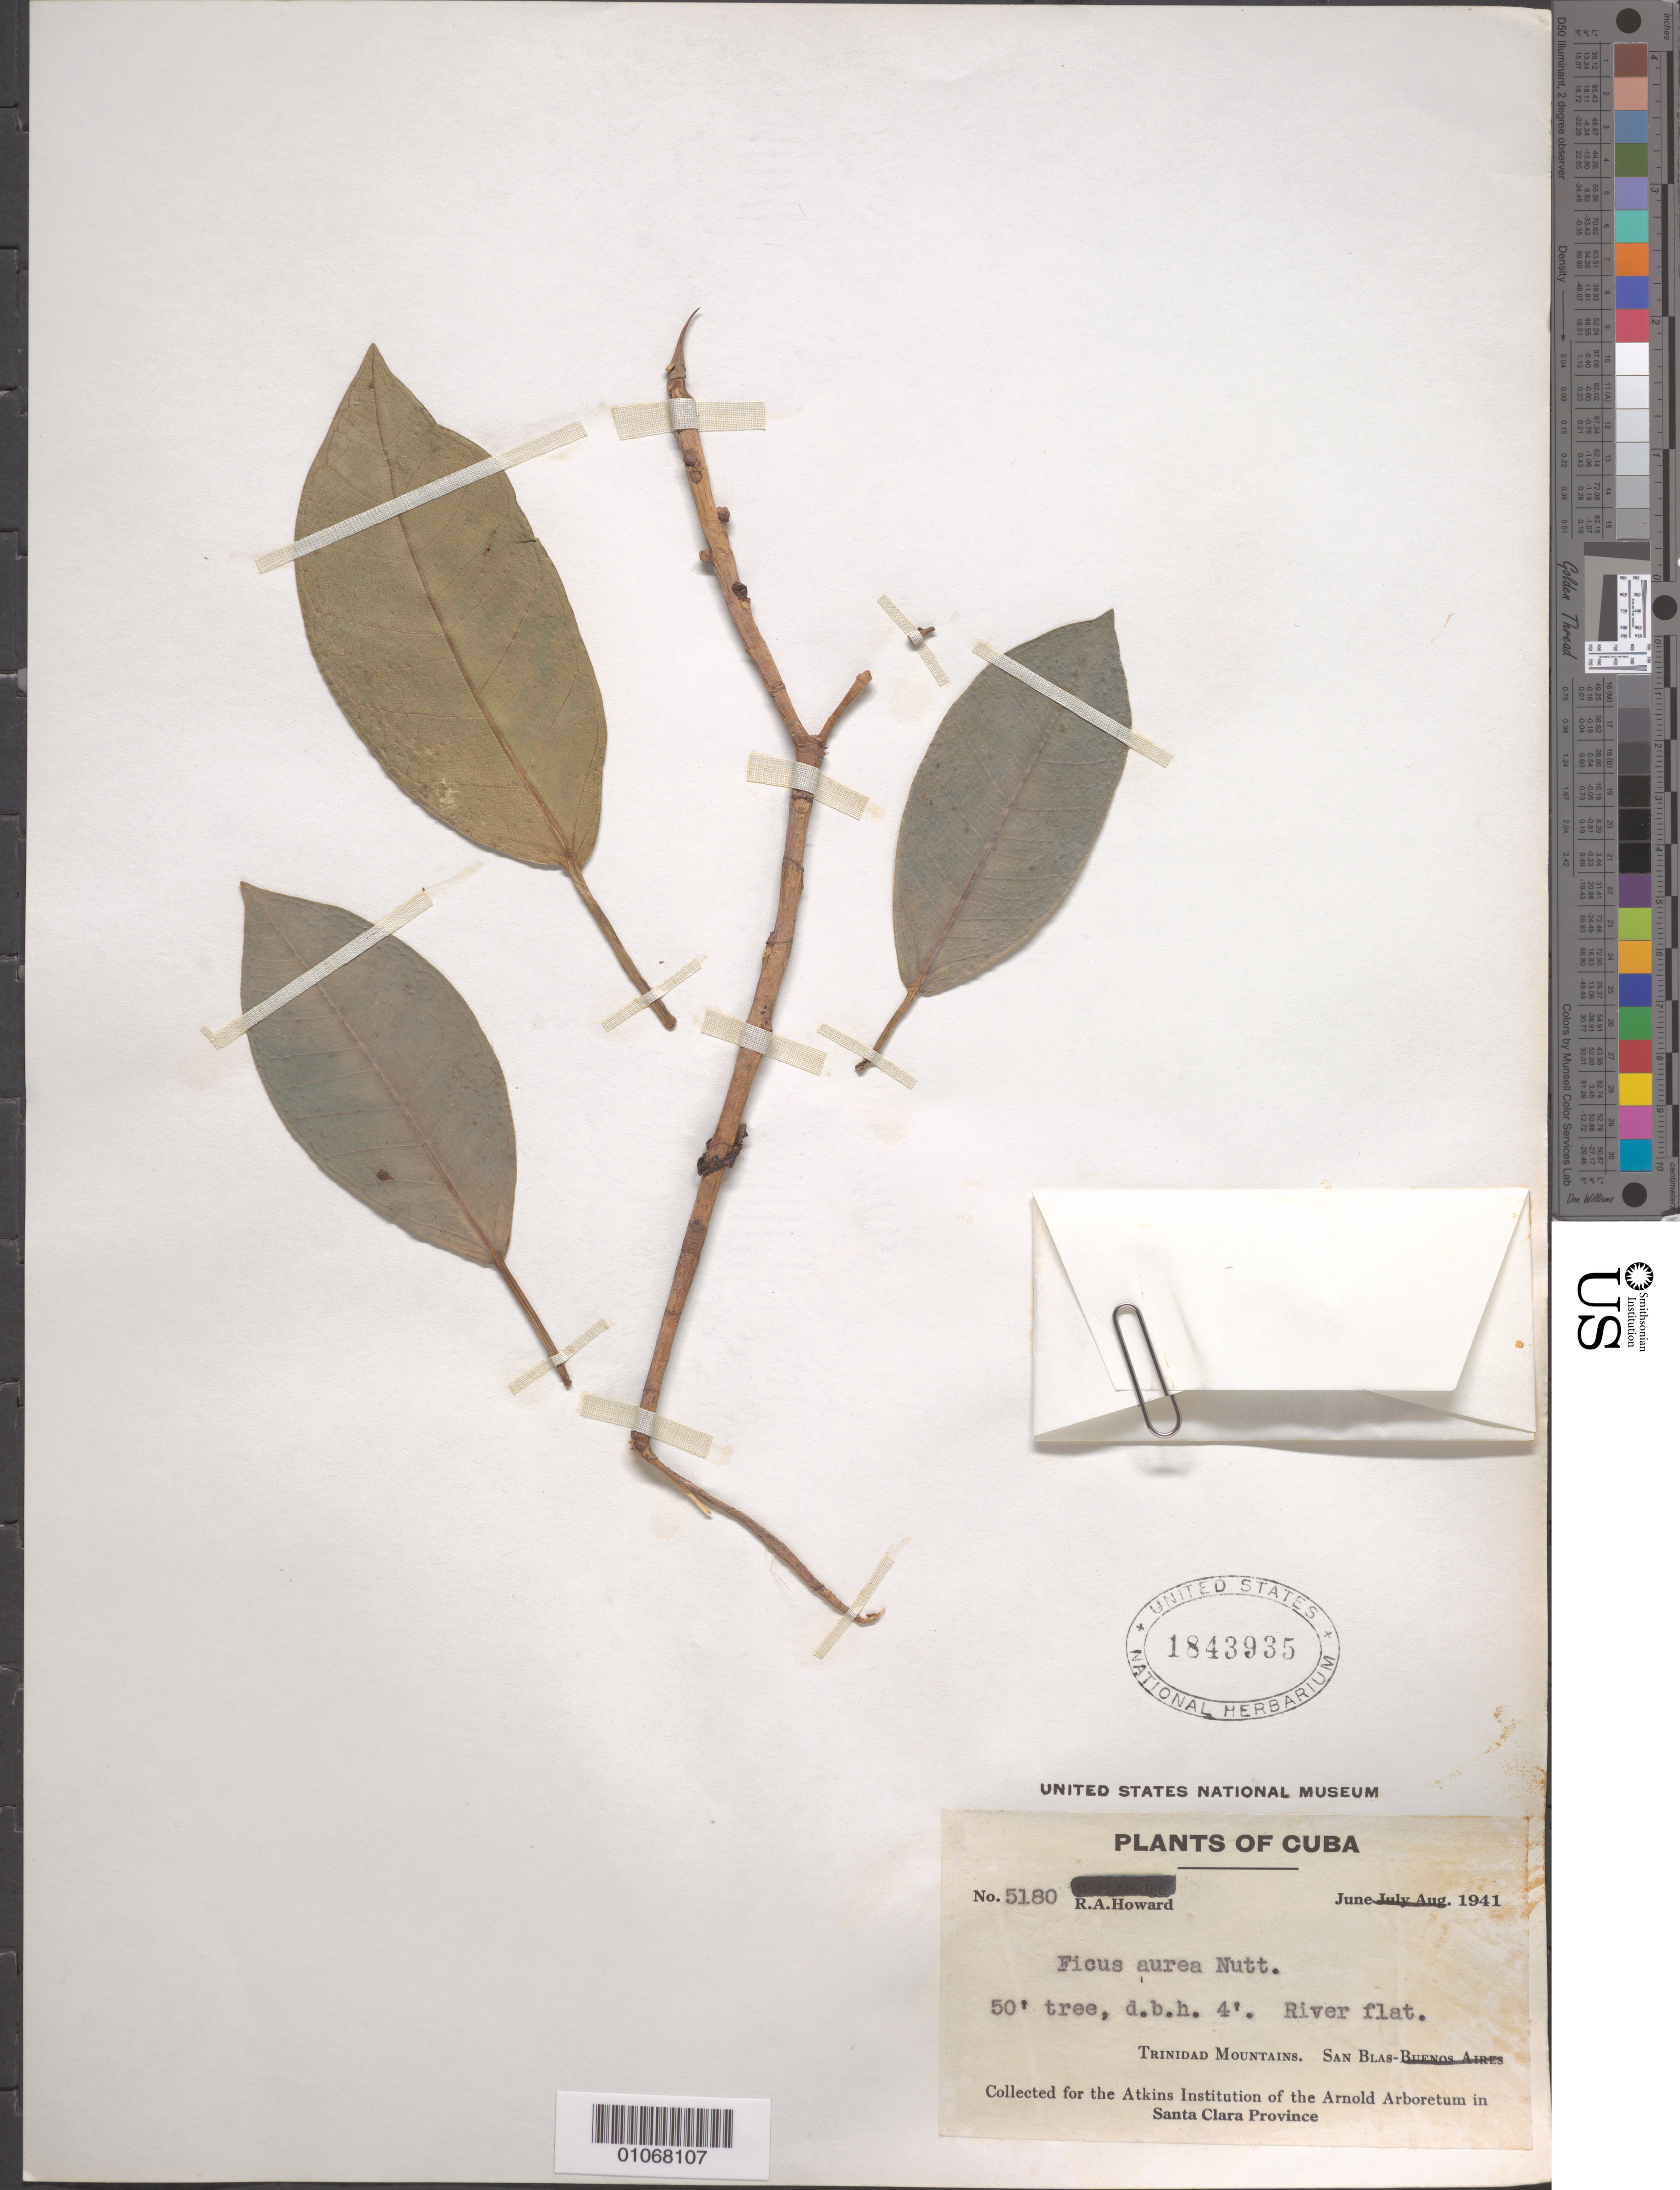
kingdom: Plantae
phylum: Tracheophyta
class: Magnoliopsida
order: Rosales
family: Moraceae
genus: Ficus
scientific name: Ficus aurea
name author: Nutt.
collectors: R. A. Howard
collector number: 5180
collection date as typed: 01 Jun 1941 to 30 Jun 1941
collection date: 1941-06-01/1941-06-30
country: Cuba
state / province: Villa Clara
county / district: Santa Clara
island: Cuba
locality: Trinidad Mountain, San Blas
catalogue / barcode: US 1843935